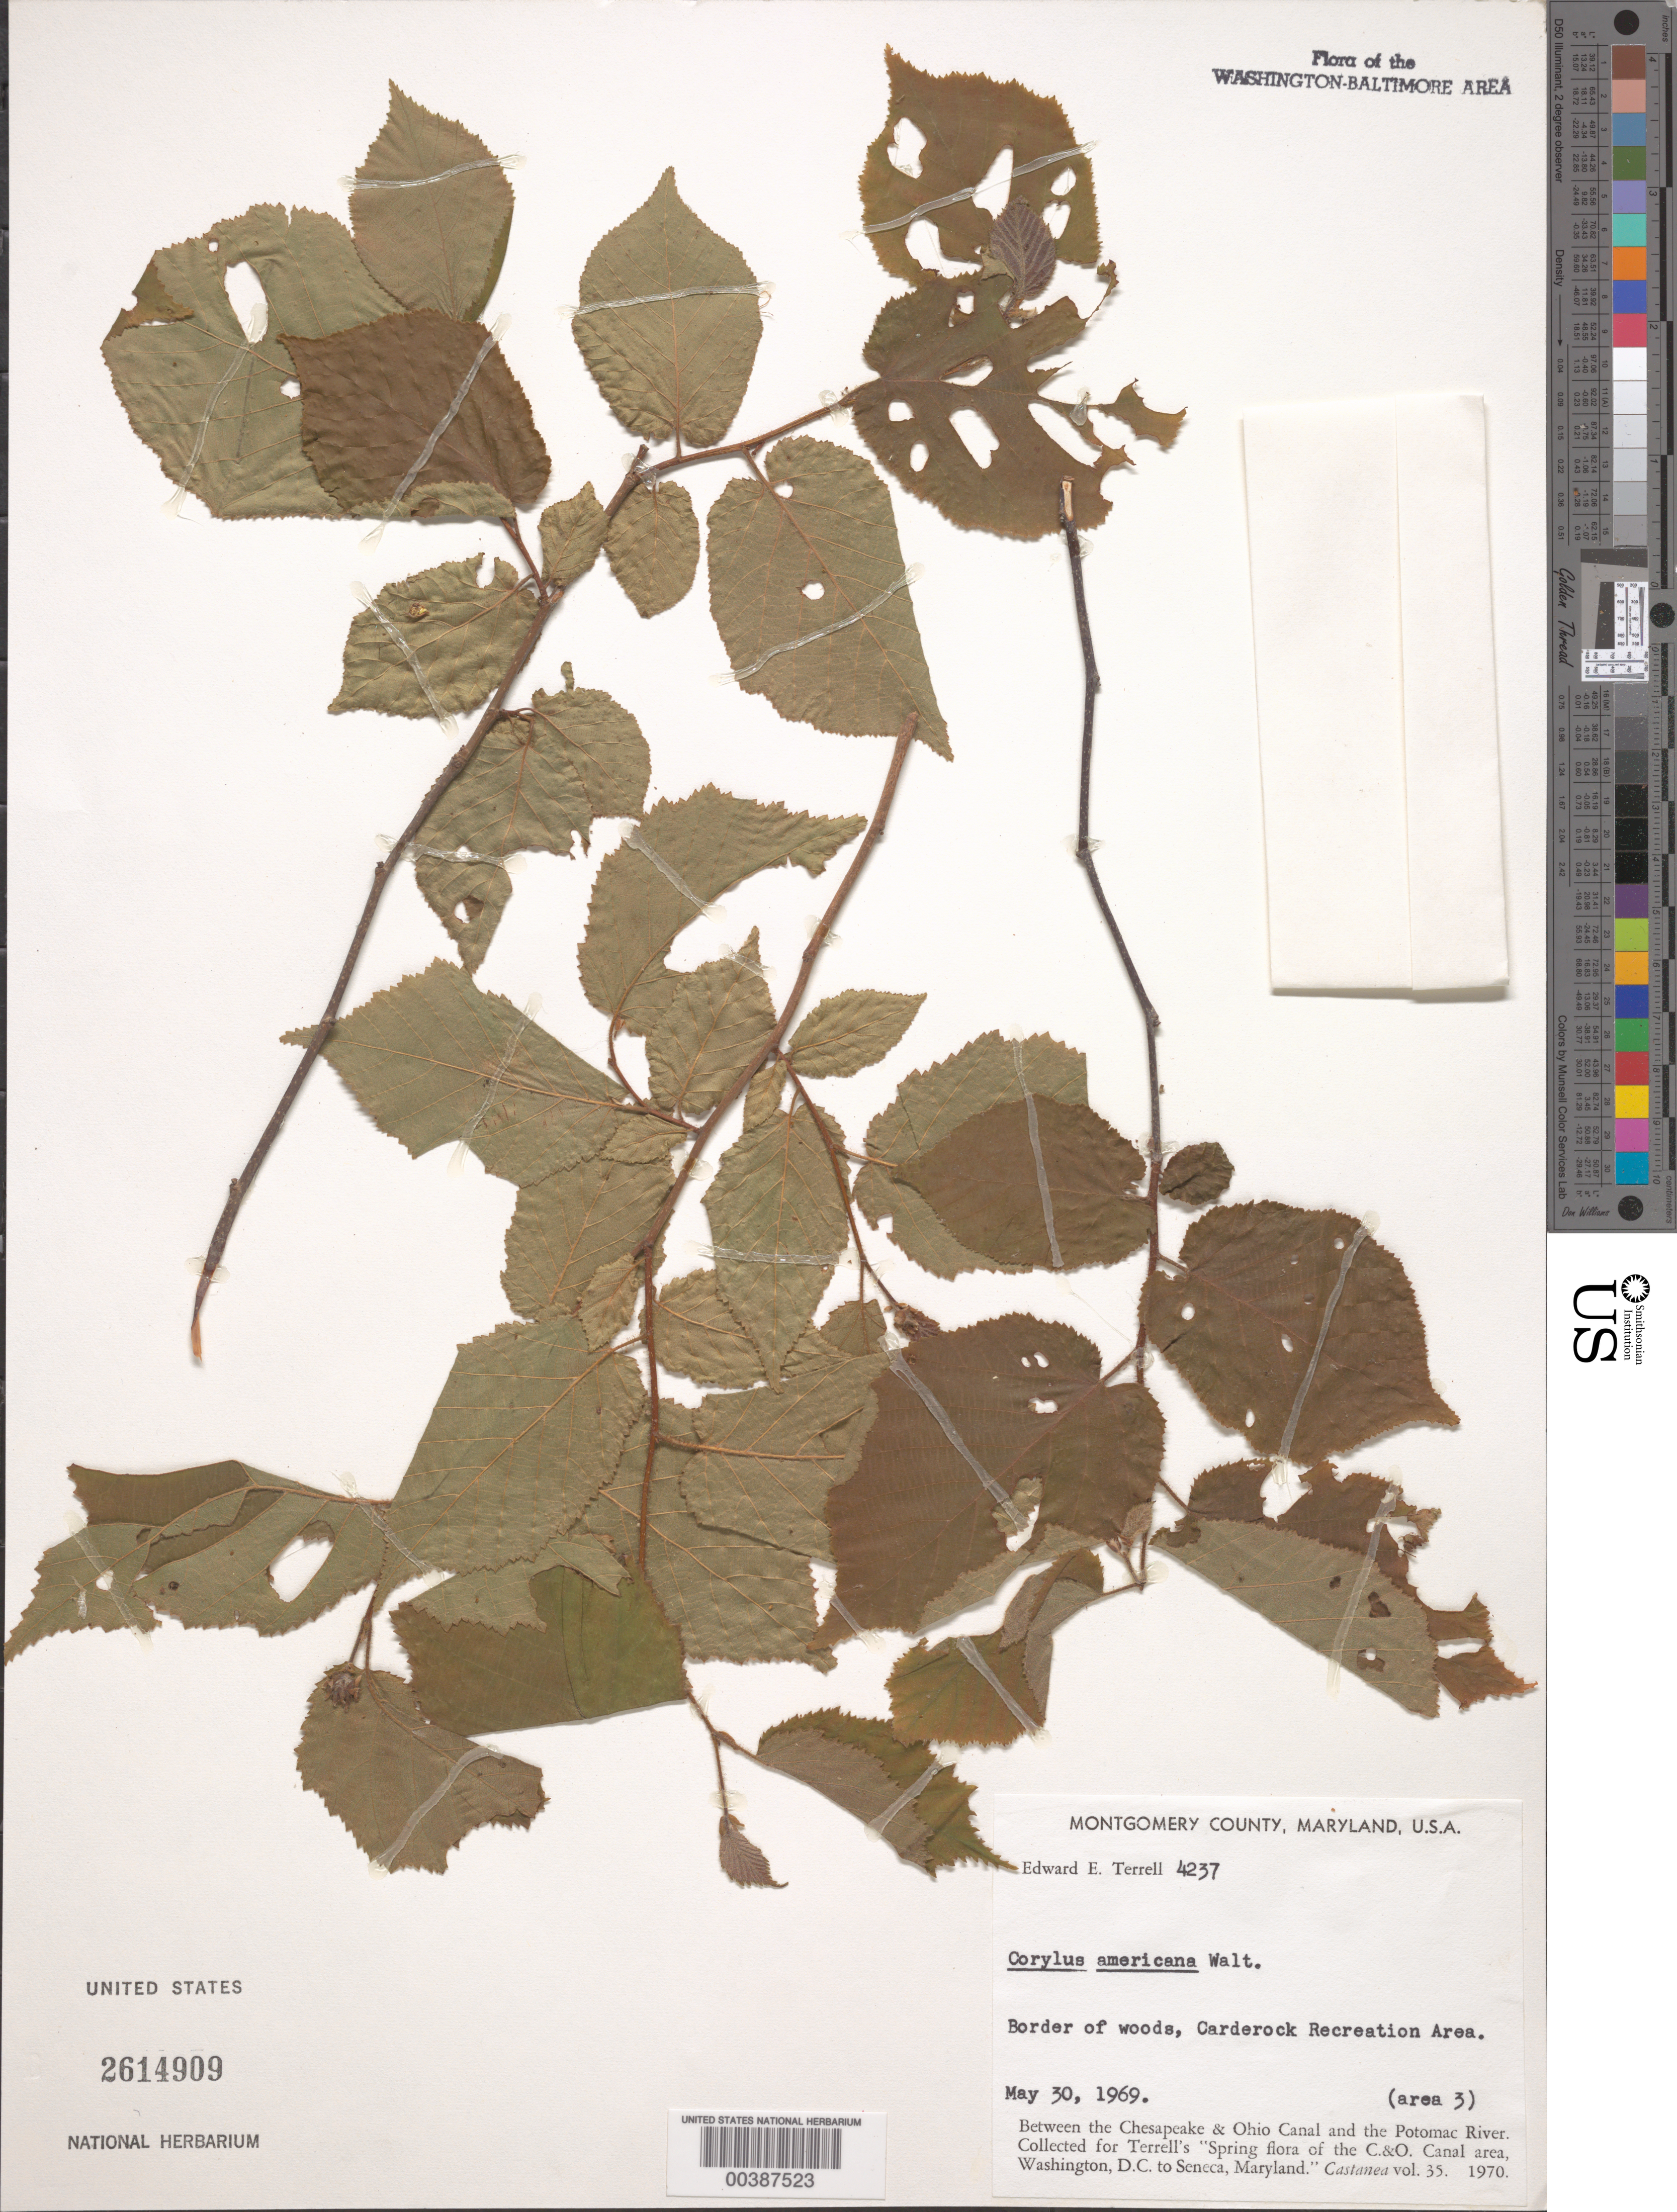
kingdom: Plantae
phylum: Tracheophyta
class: Magnoliopsida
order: Fagales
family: Betulaceae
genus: Corylus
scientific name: Corylus americana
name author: Walter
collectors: E. E. Terrell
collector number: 4237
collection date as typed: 30 May 1969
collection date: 1969-05-30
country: United States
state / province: Maryland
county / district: Montgomery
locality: Carderock Recreation Area C. & O. Canal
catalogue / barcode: US 2614909